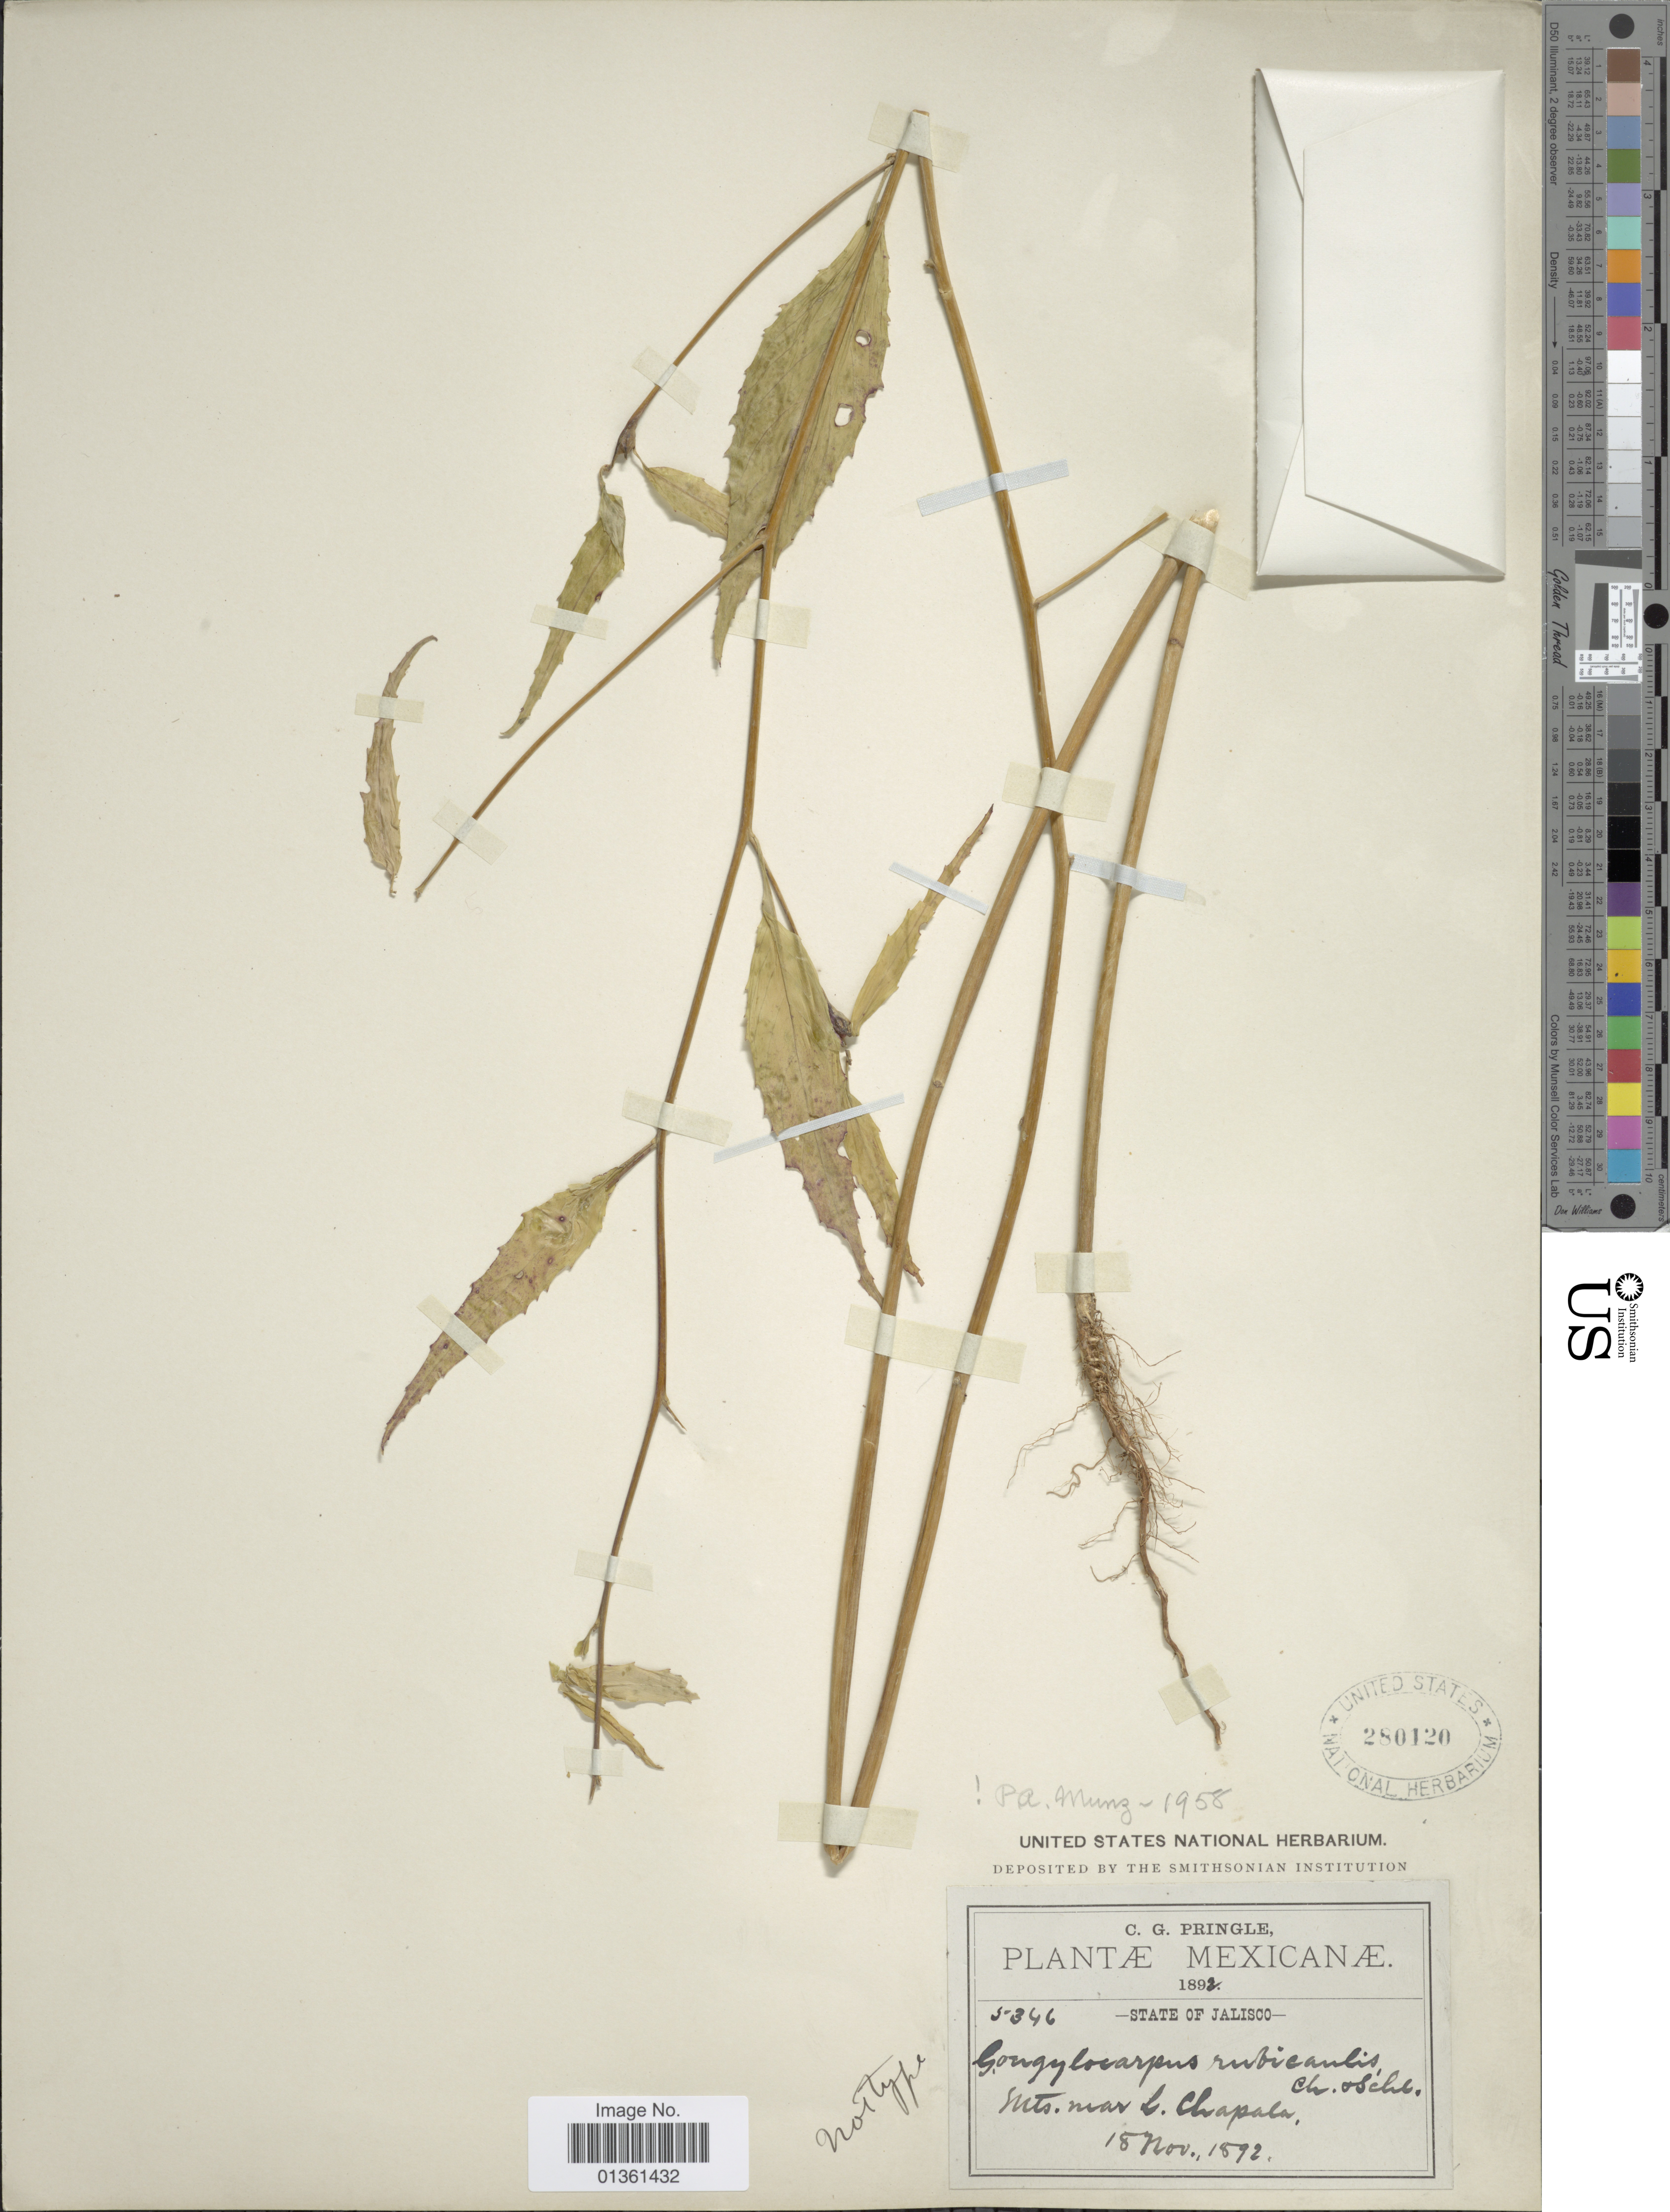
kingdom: Plantae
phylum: Tracheophyta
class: Magnoliopsida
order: Myrtales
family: Onagraceae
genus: Gongylocarpus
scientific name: Gongylocarpus rubricaulis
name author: Schltdl. & Cham.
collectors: C. G. Pringle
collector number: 5346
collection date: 1892-11-18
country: Mexico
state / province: Jalisco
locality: Mts. near L. Chapala.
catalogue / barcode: US 280120